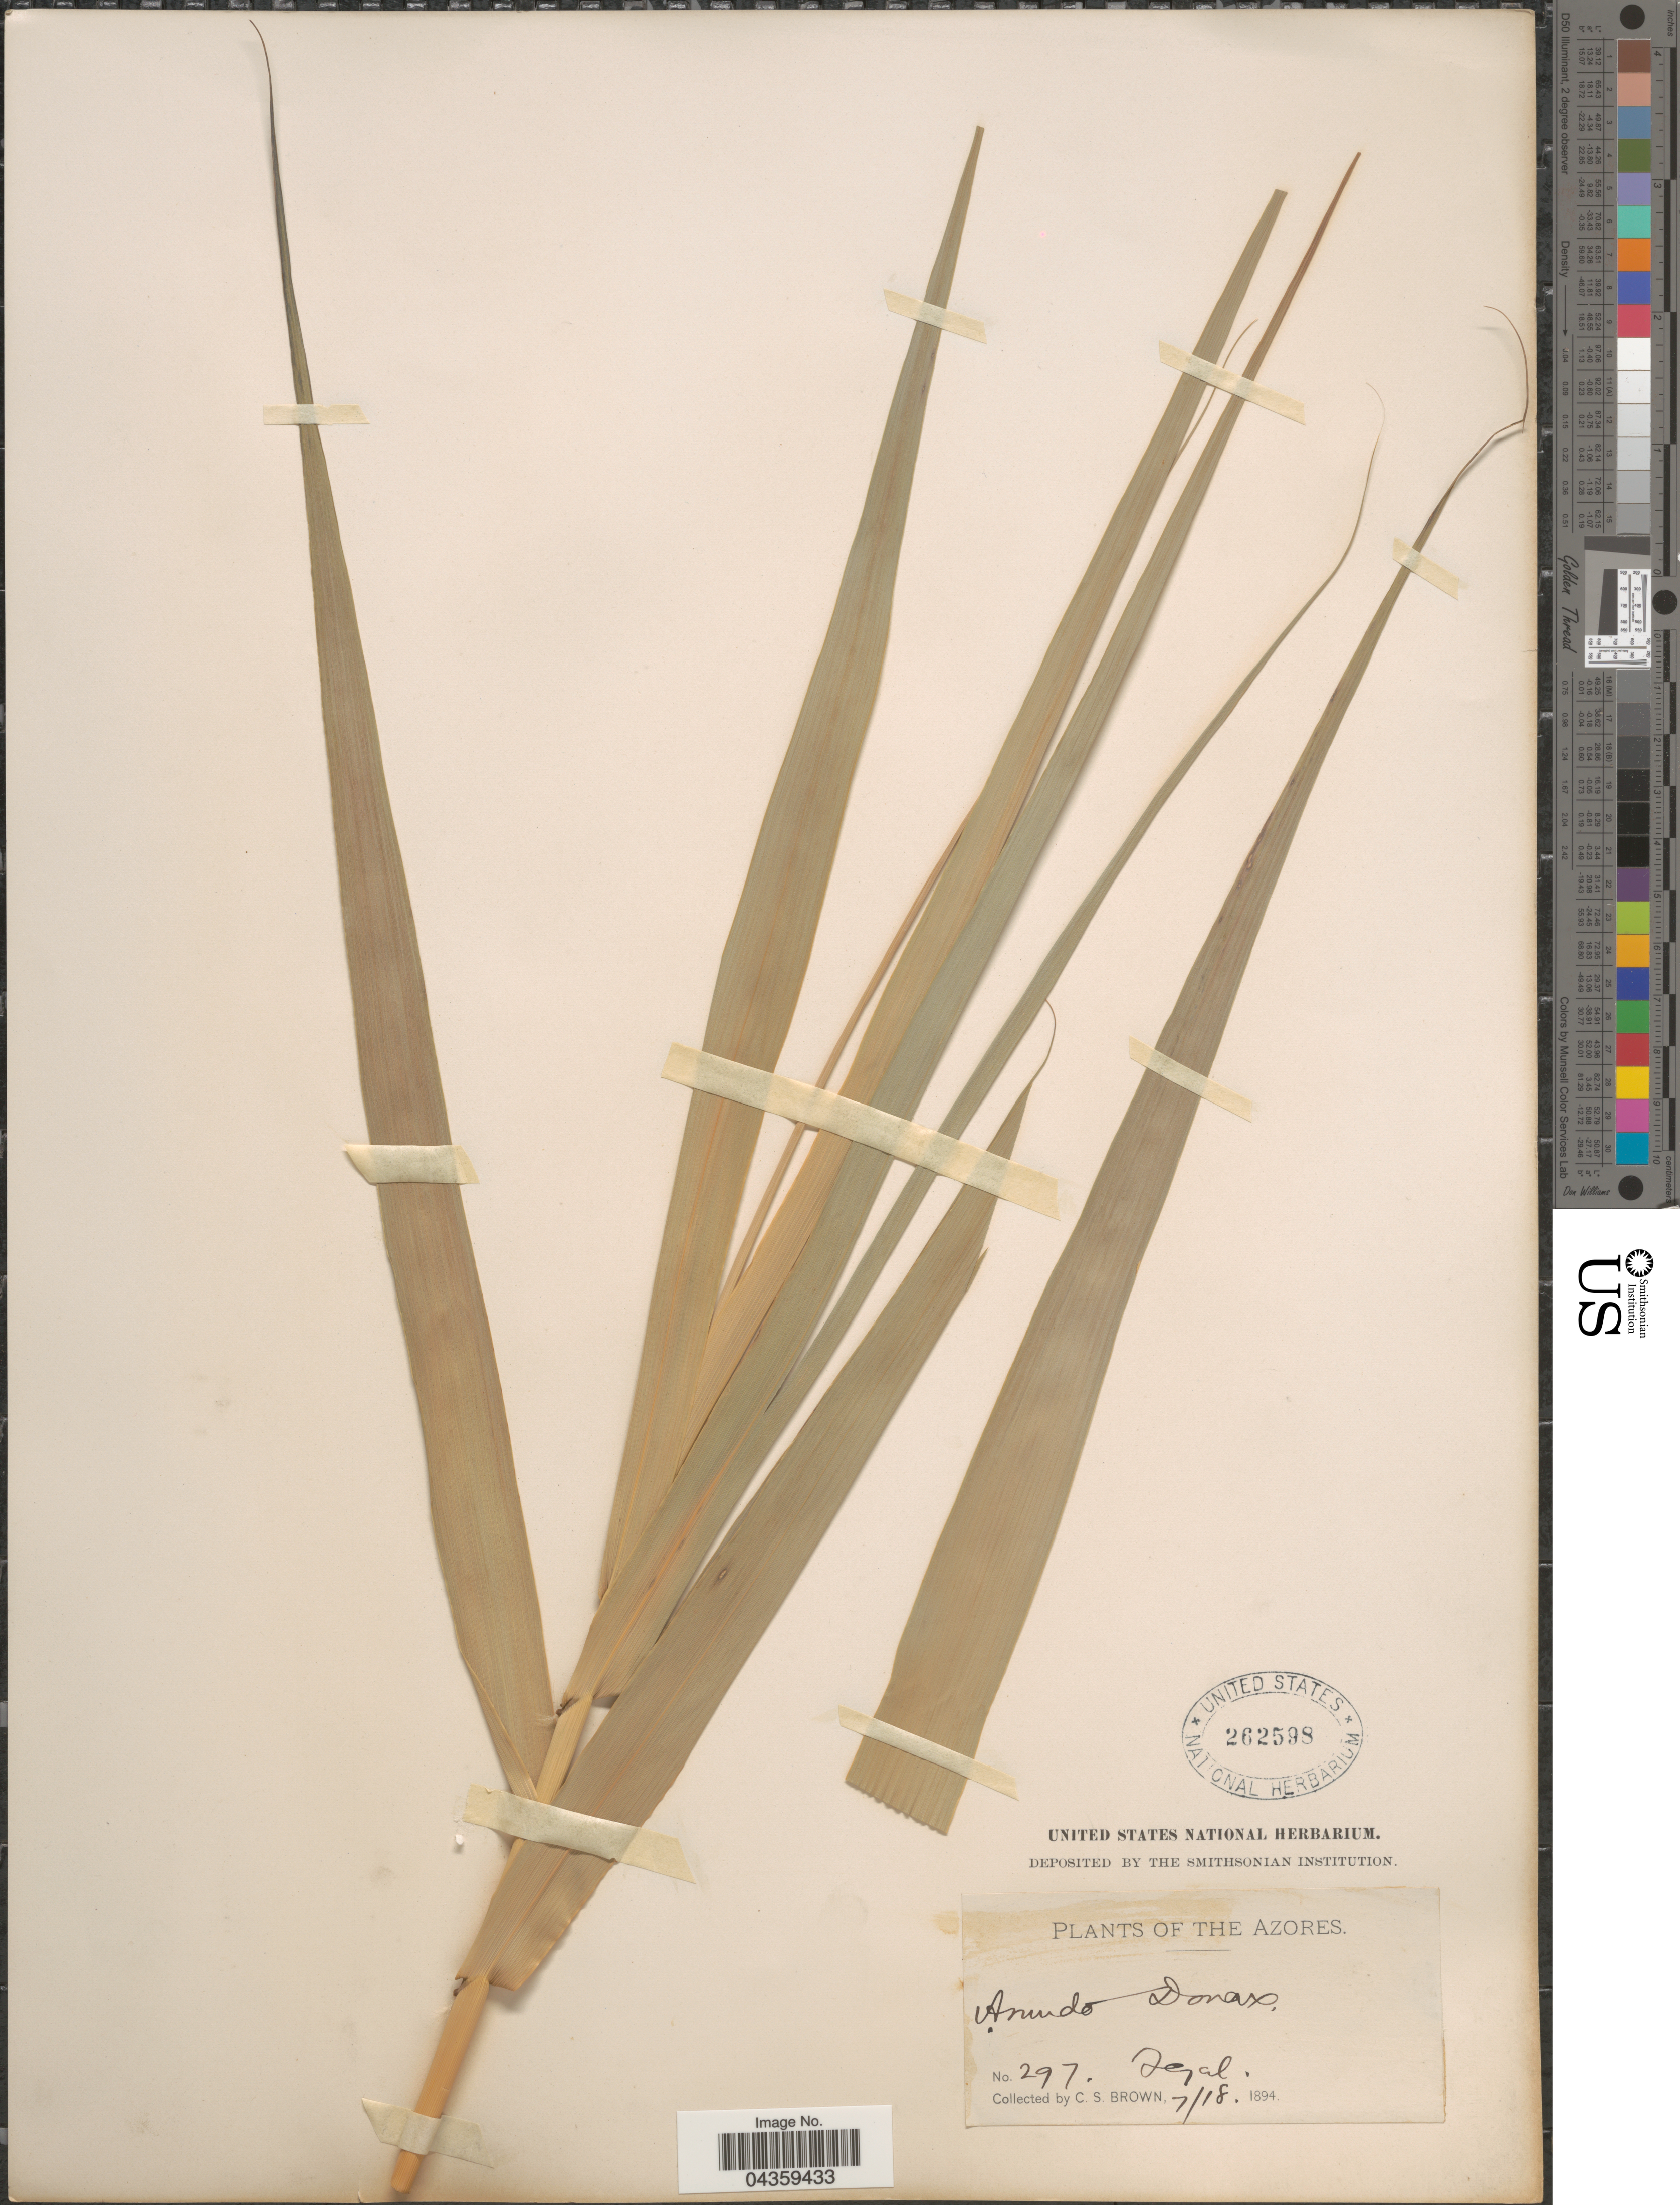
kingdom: Plantae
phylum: Tracheophyta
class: Liliopsida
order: Poales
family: Poaceae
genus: Arundo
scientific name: Arundo donax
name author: L.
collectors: C. S. Brown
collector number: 297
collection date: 1894-07-18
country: Portugal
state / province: Azores (Aut. Reg.)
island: Faial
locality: Fayal.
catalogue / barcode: US 262598